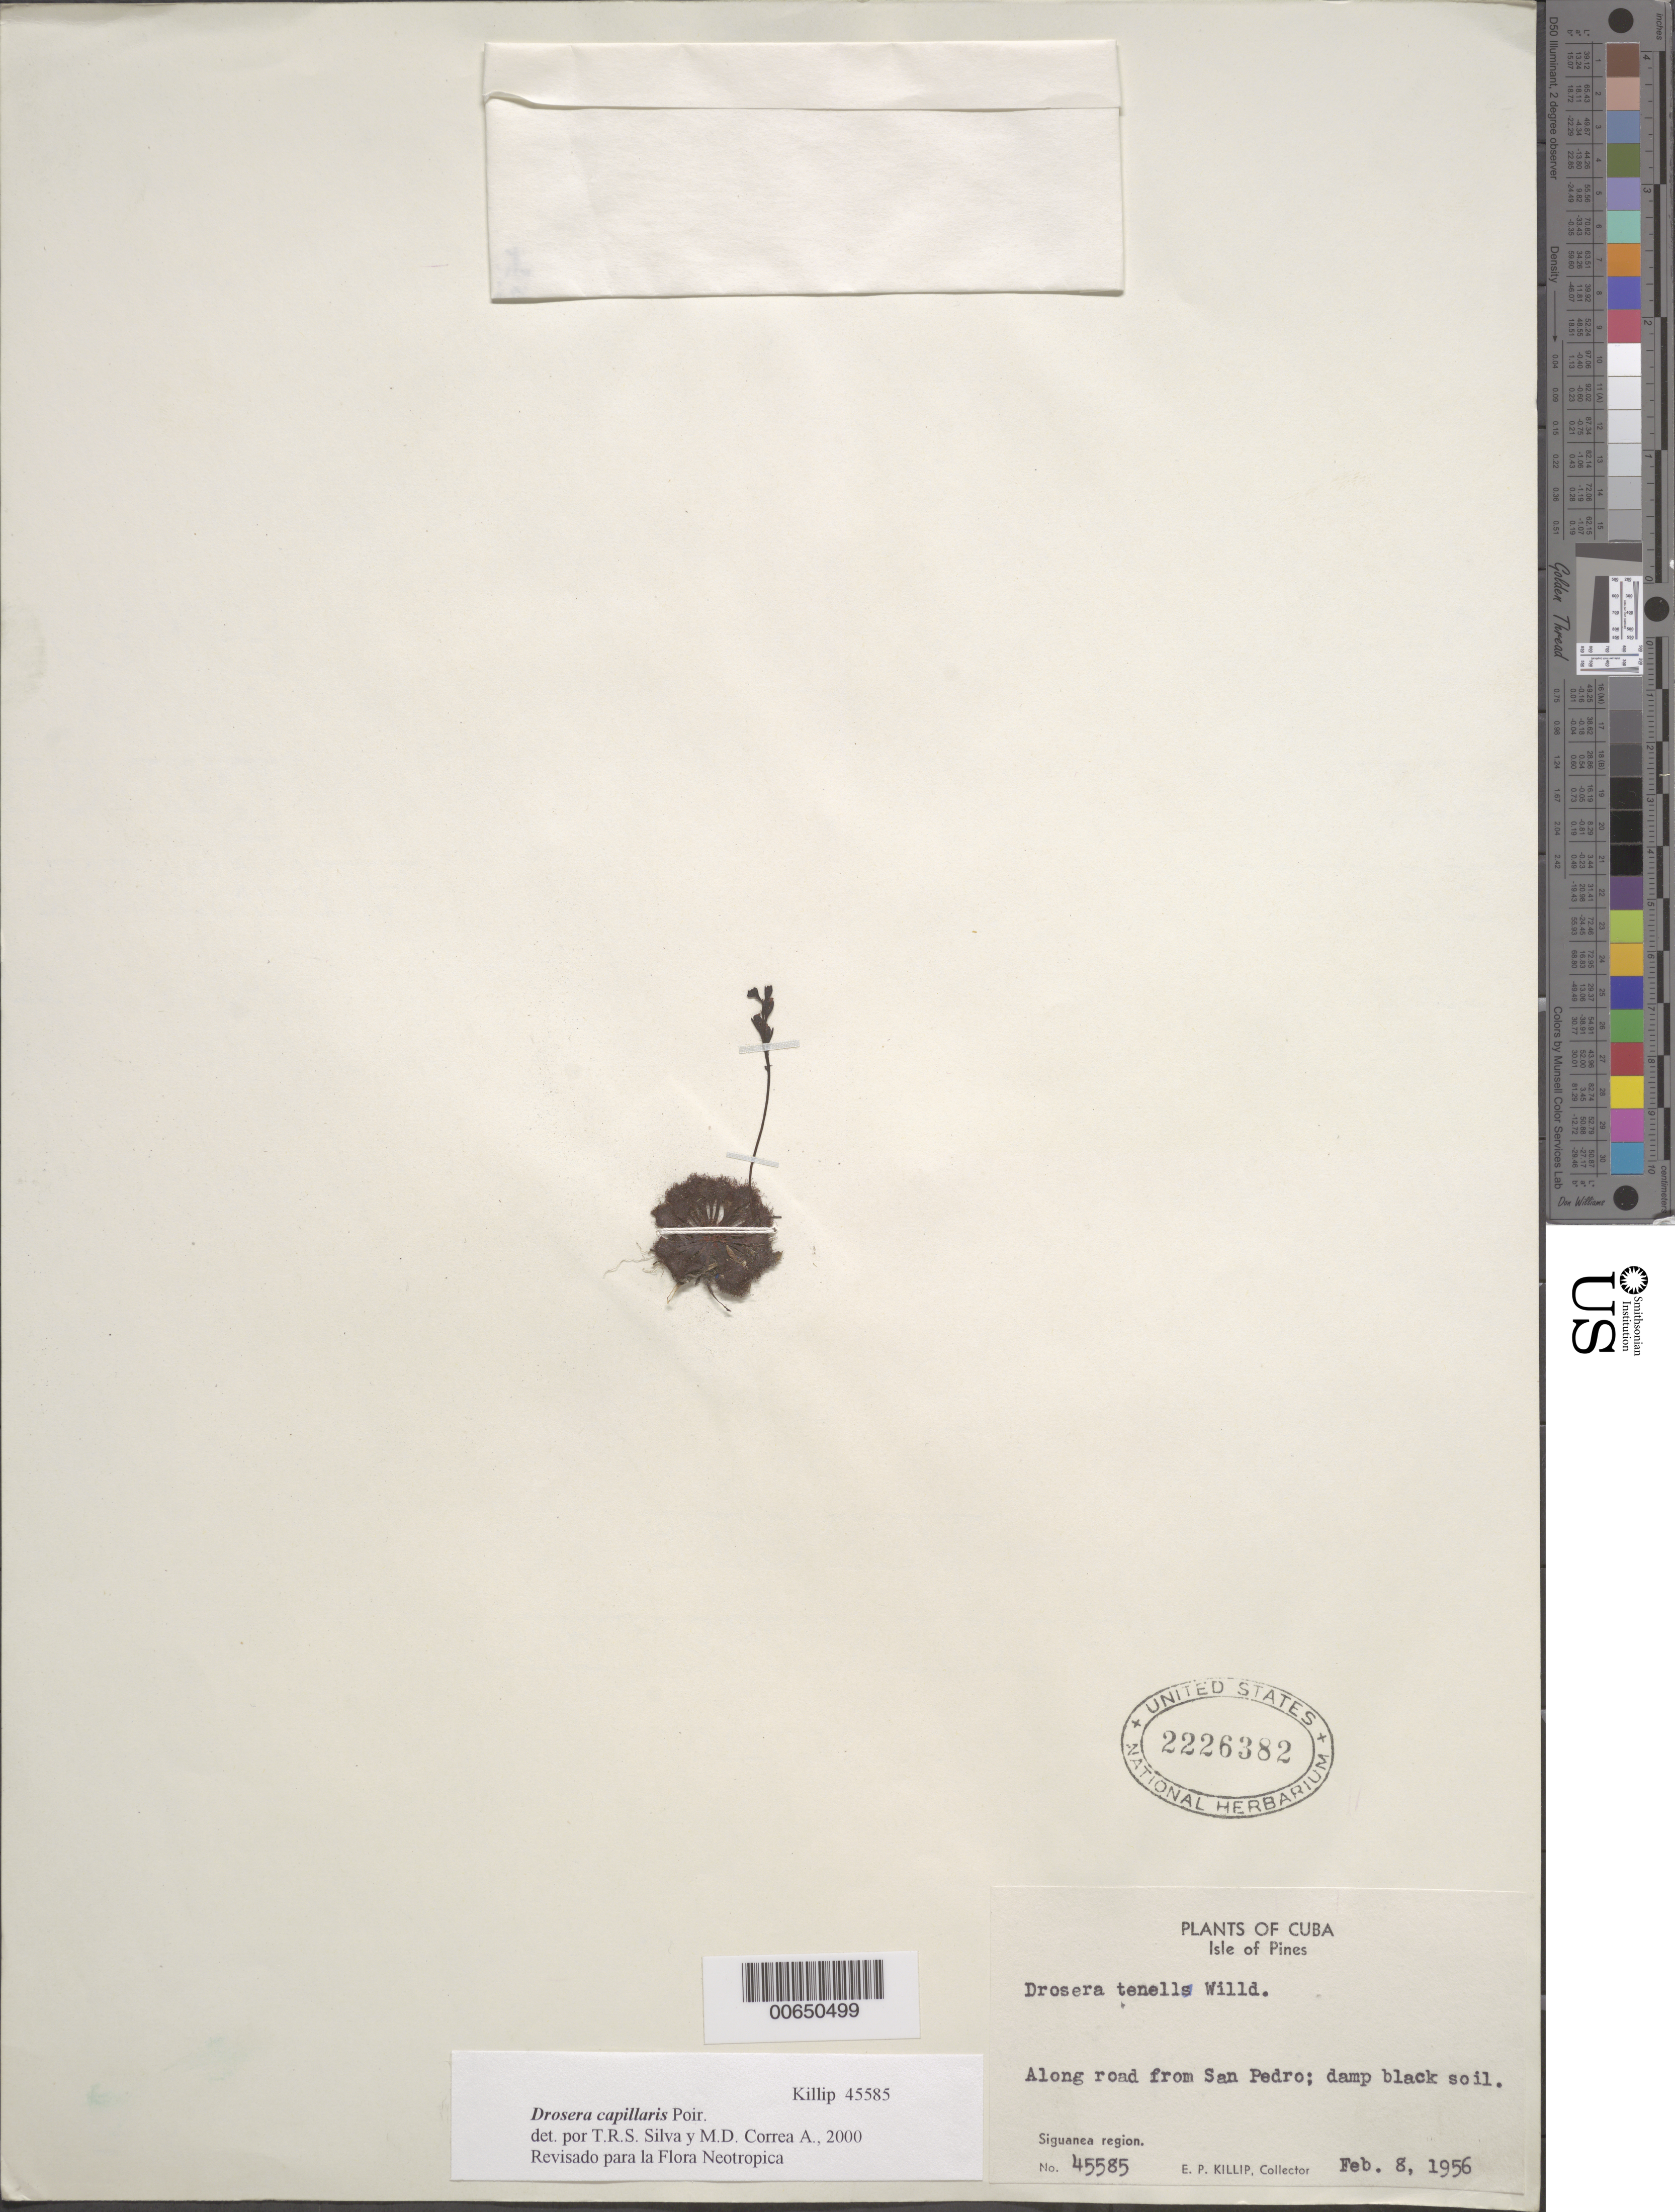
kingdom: Plantae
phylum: Tracheophyta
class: Magnoliopsida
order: Caryophyllales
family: Droseraceae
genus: Drosera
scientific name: Drosera capillaris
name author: Poir.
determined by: Silva, T. R. S. & Correa A. , M. D.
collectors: E. P. Killip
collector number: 45585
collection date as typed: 08 Feb 1956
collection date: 1956-02-08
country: Cuba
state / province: Isla de La Juventud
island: Isla de La Juventud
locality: Along road from San Pedro, Siguanea region. "Isle of Pines".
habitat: Damp, black soil.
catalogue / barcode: US 2226382